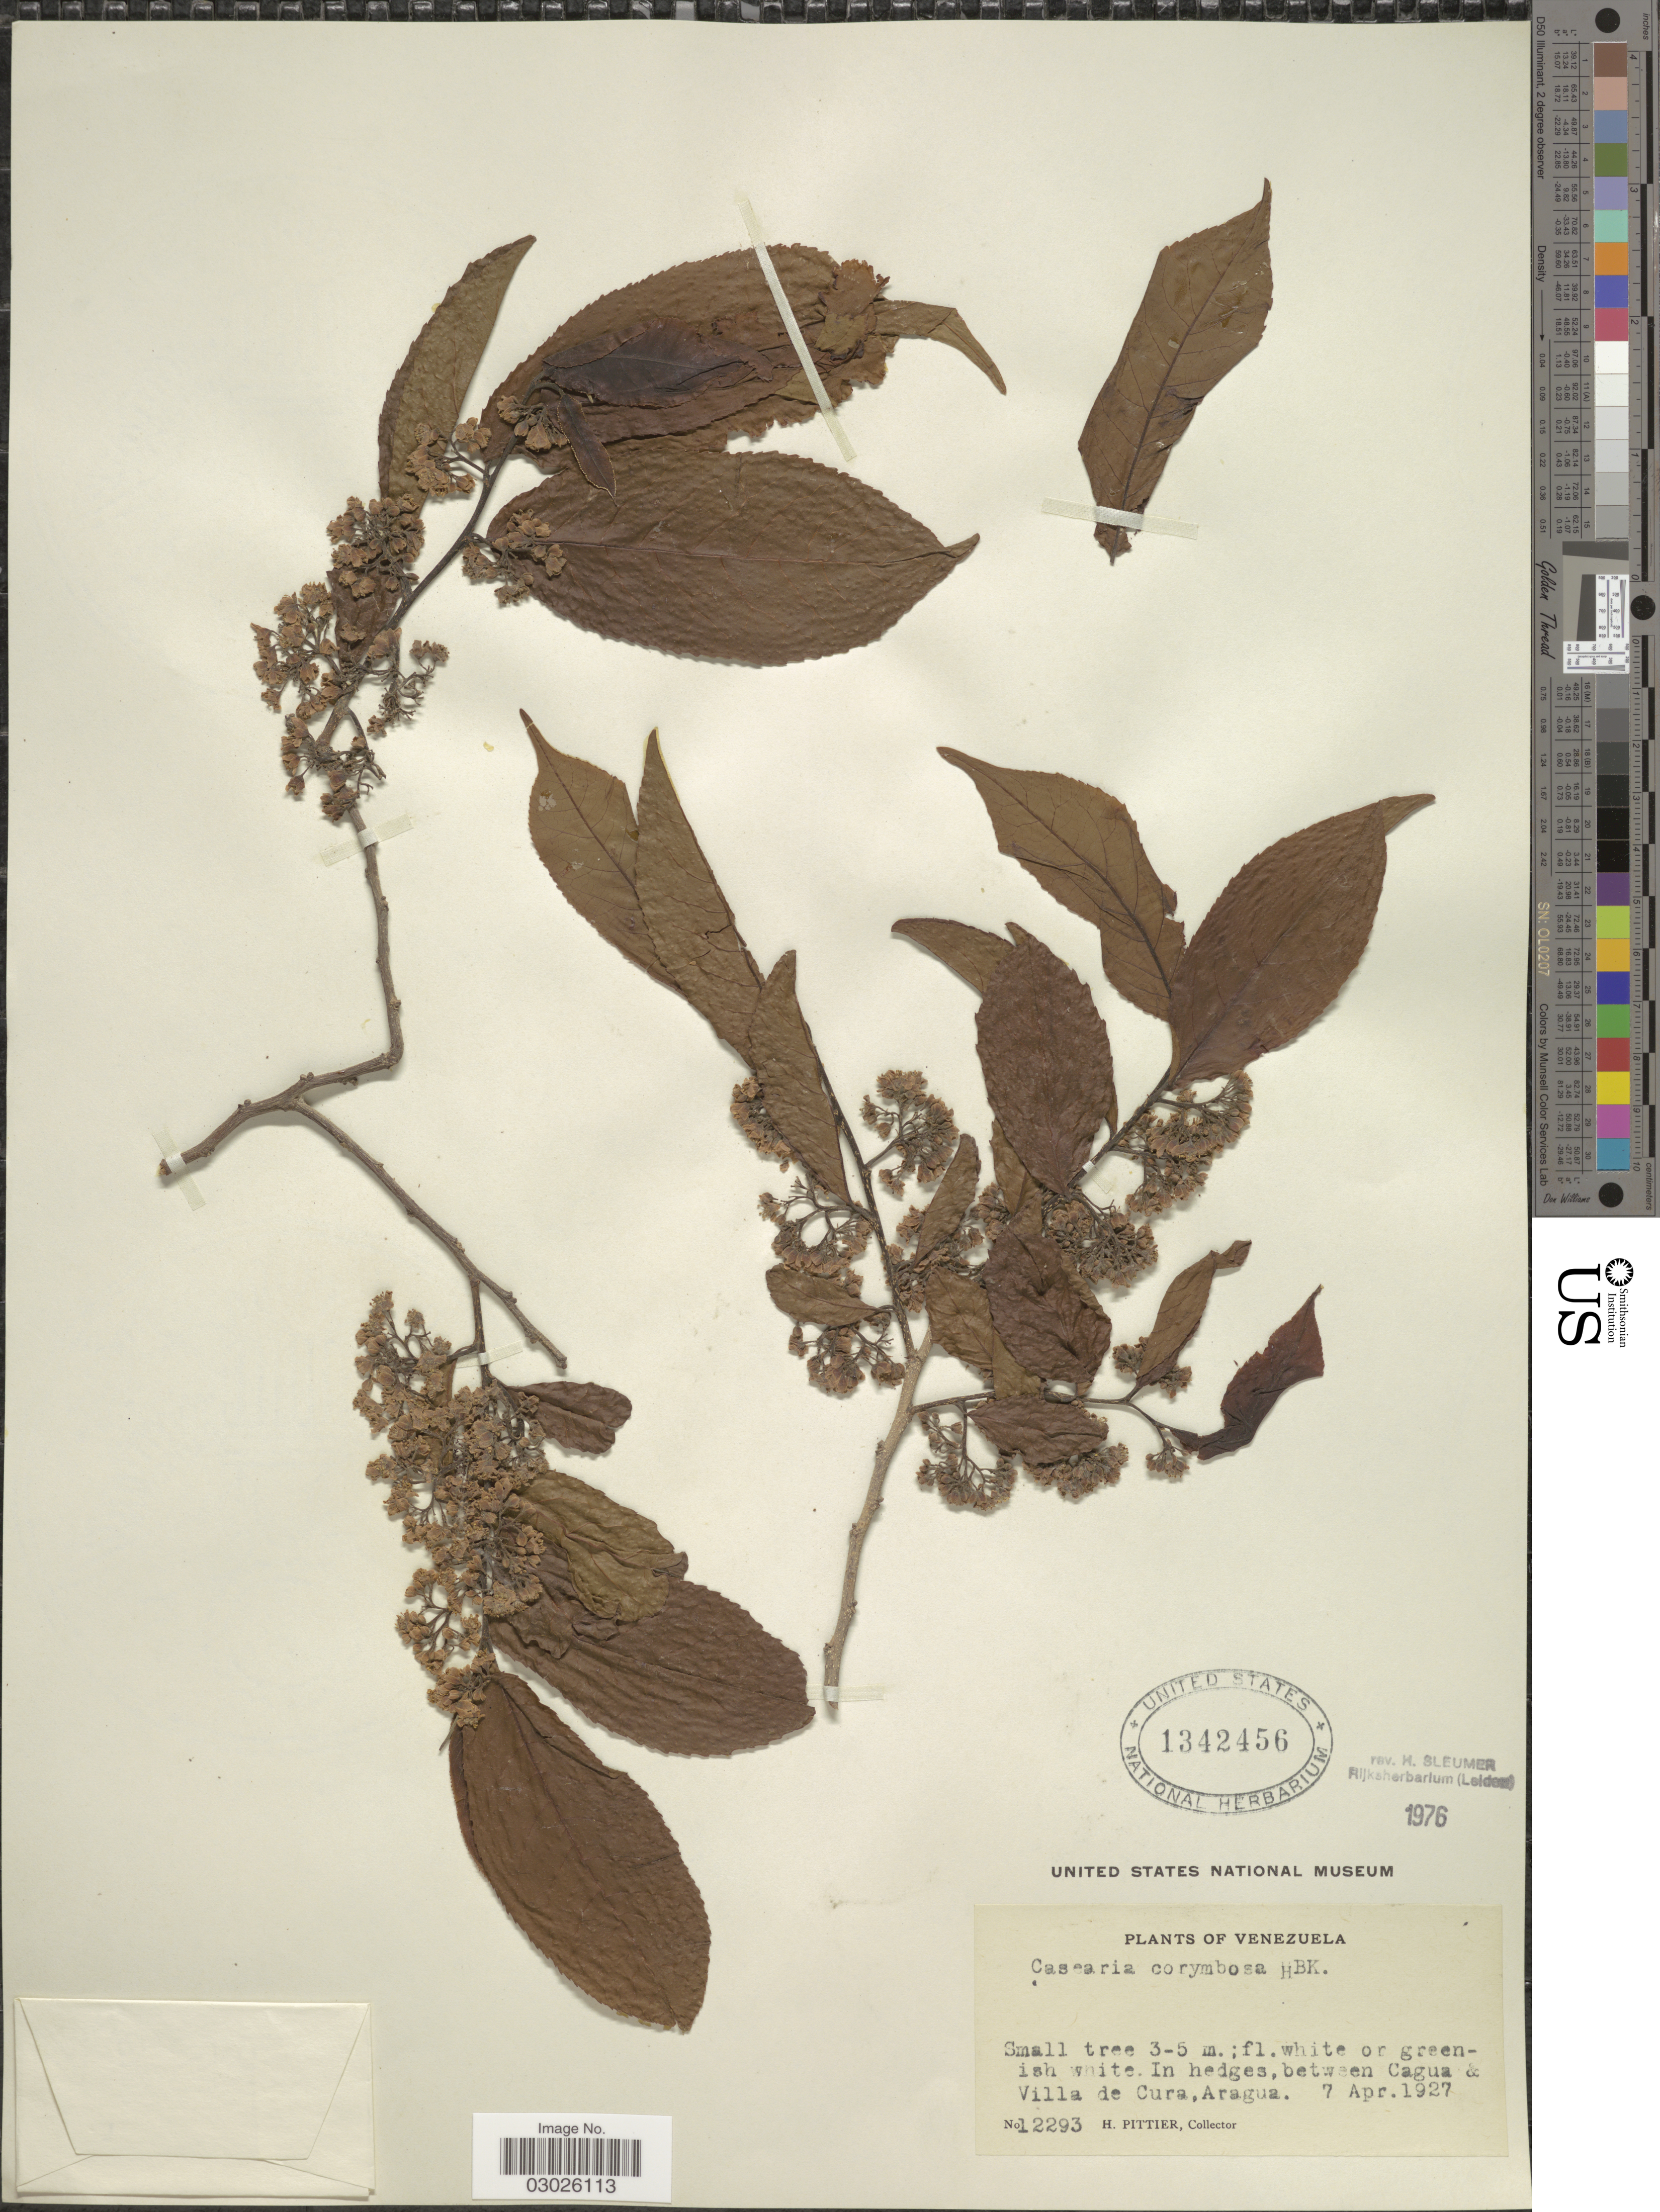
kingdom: Plantae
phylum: Tracheophyta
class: Magnoliopsida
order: Malpighiales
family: Salicaceae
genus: Casearia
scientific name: Casearia corymbosa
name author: Kunth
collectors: H. F. Pittier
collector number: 12293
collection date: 1927-04-07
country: Venezuela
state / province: Aragua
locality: In hedges, between Cagua & Villa de Cura.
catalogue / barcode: US 1342456